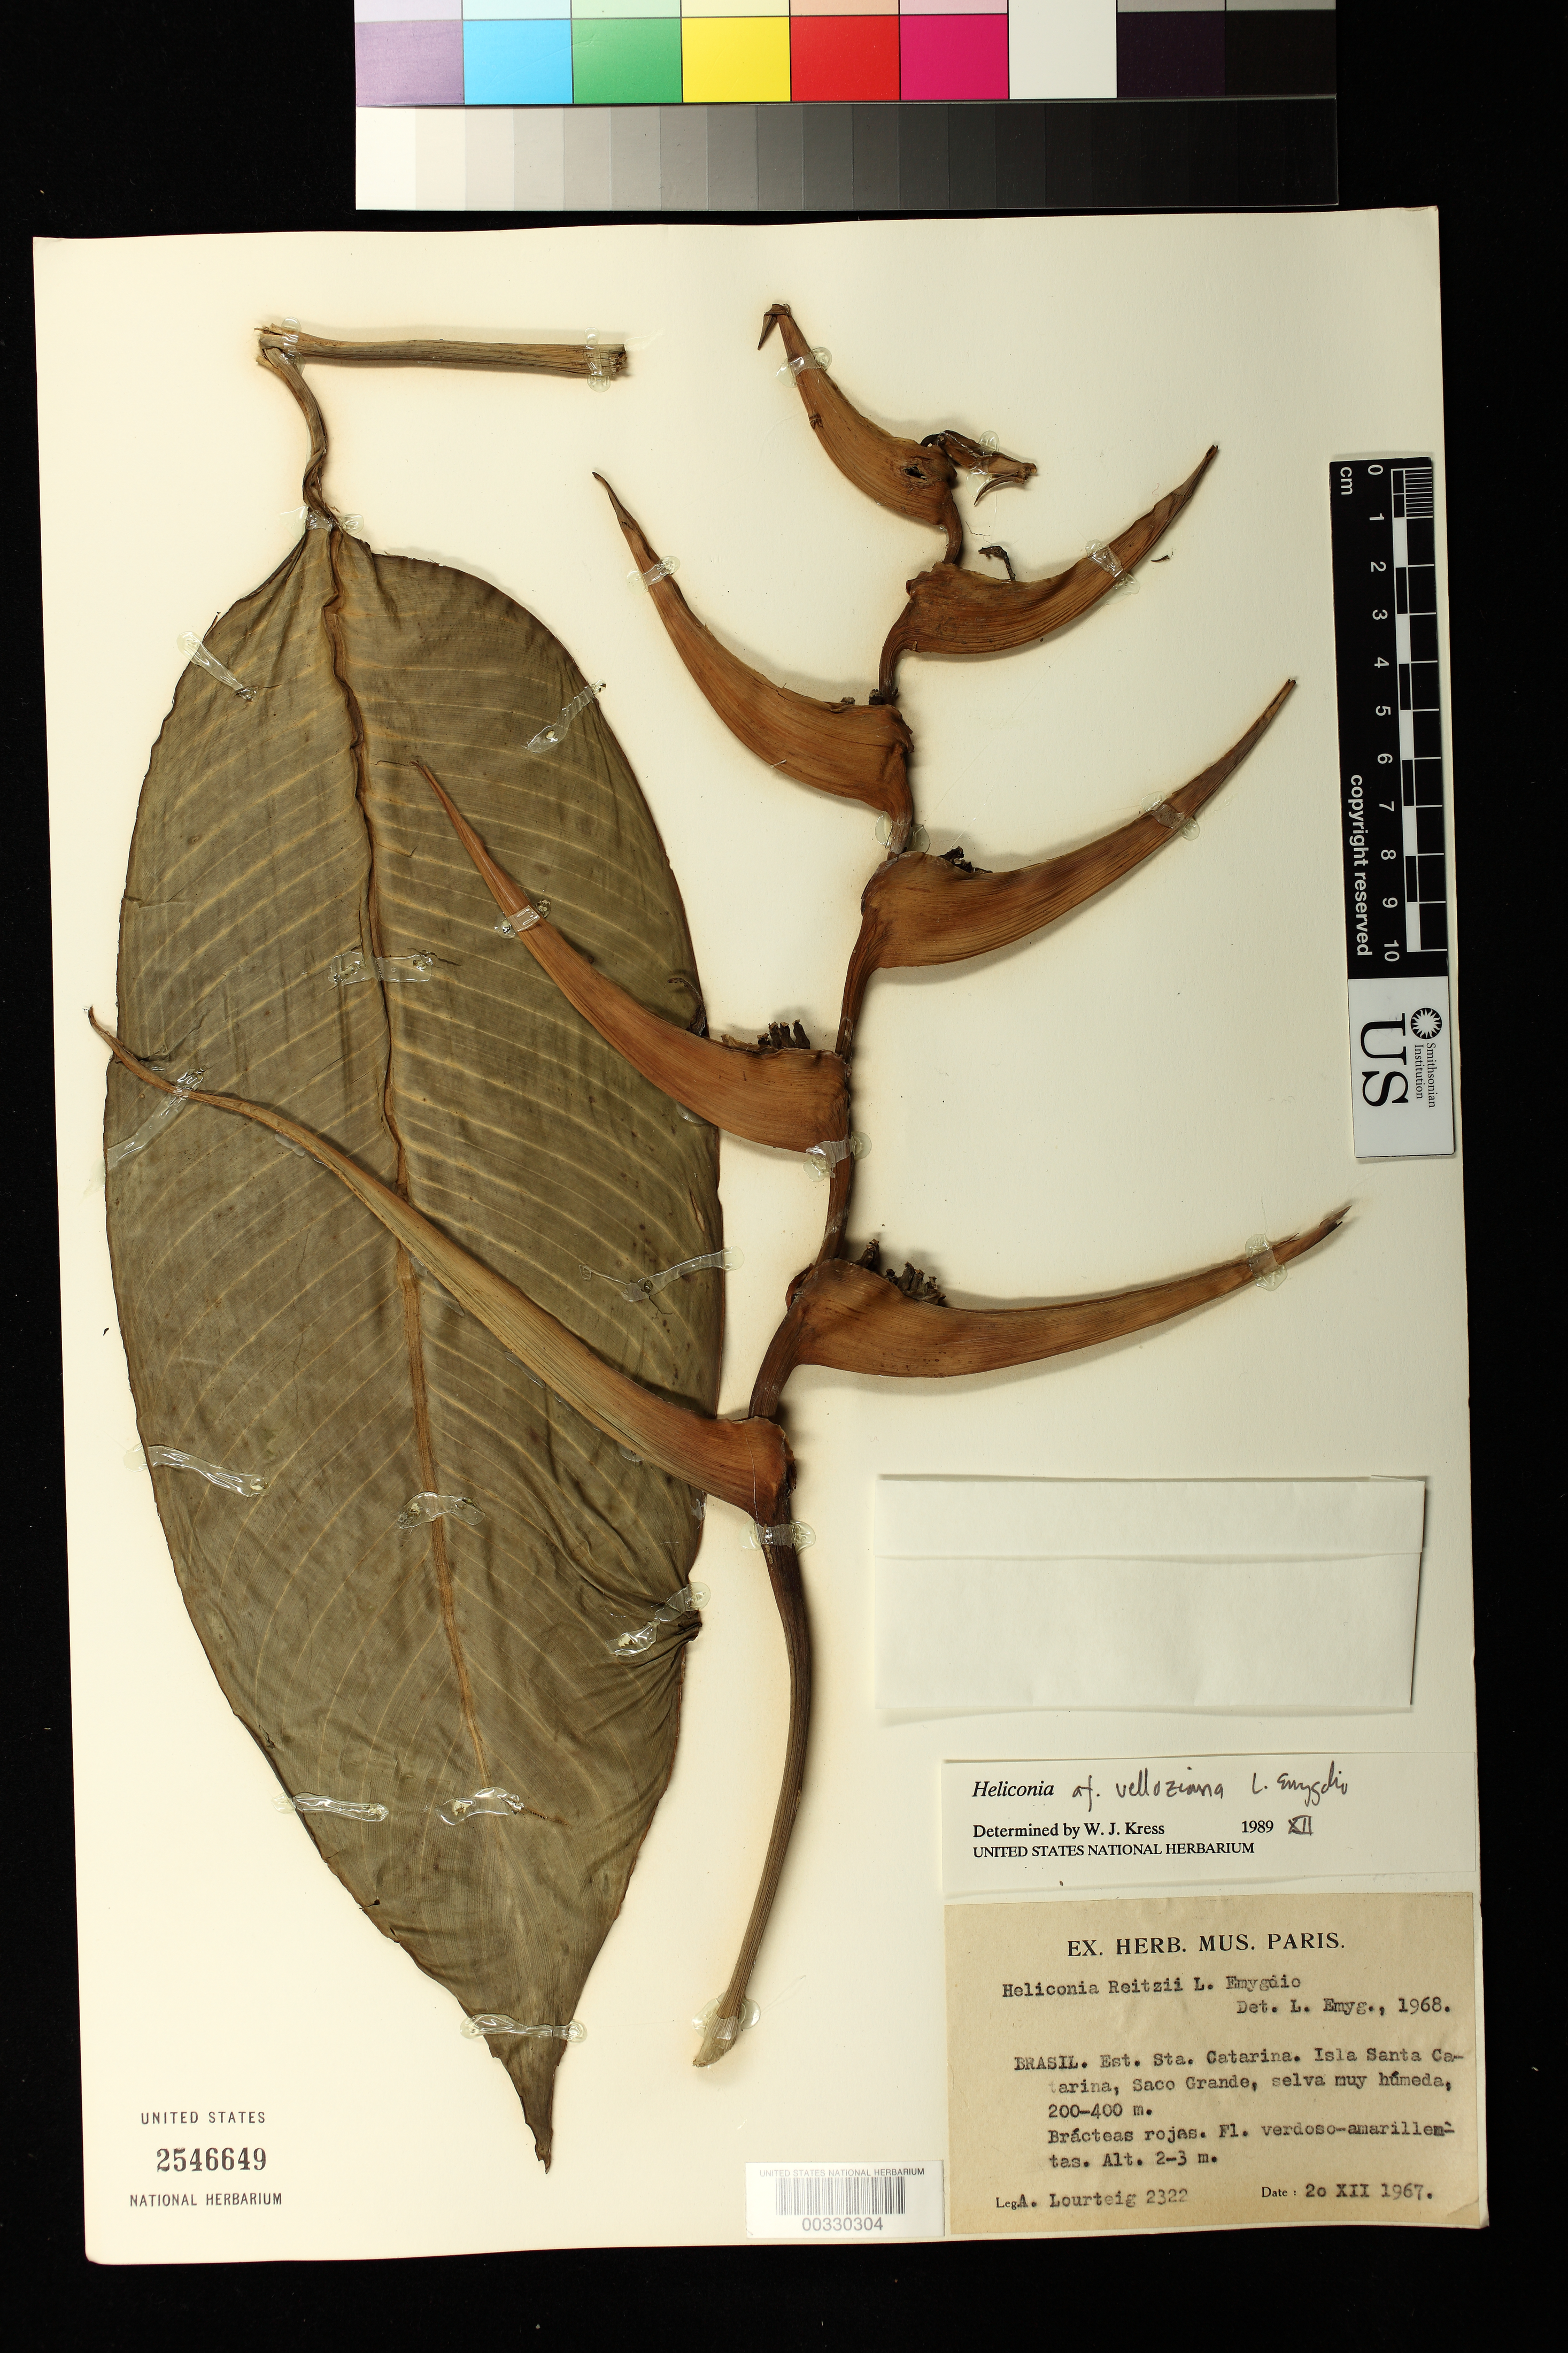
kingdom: Plantae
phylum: Tracheophyta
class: Liliopsida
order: Zingiberales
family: Heliconiaceae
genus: Heliconia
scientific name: Heliconia velloziana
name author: Emygdio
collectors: A. Lourteig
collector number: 2322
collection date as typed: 20 Dec 1967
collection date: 1967-12-20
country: Brazil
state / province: Santa Catarina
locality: Isla santa catarina, saco grande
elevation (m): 200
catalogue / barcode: US 2546649